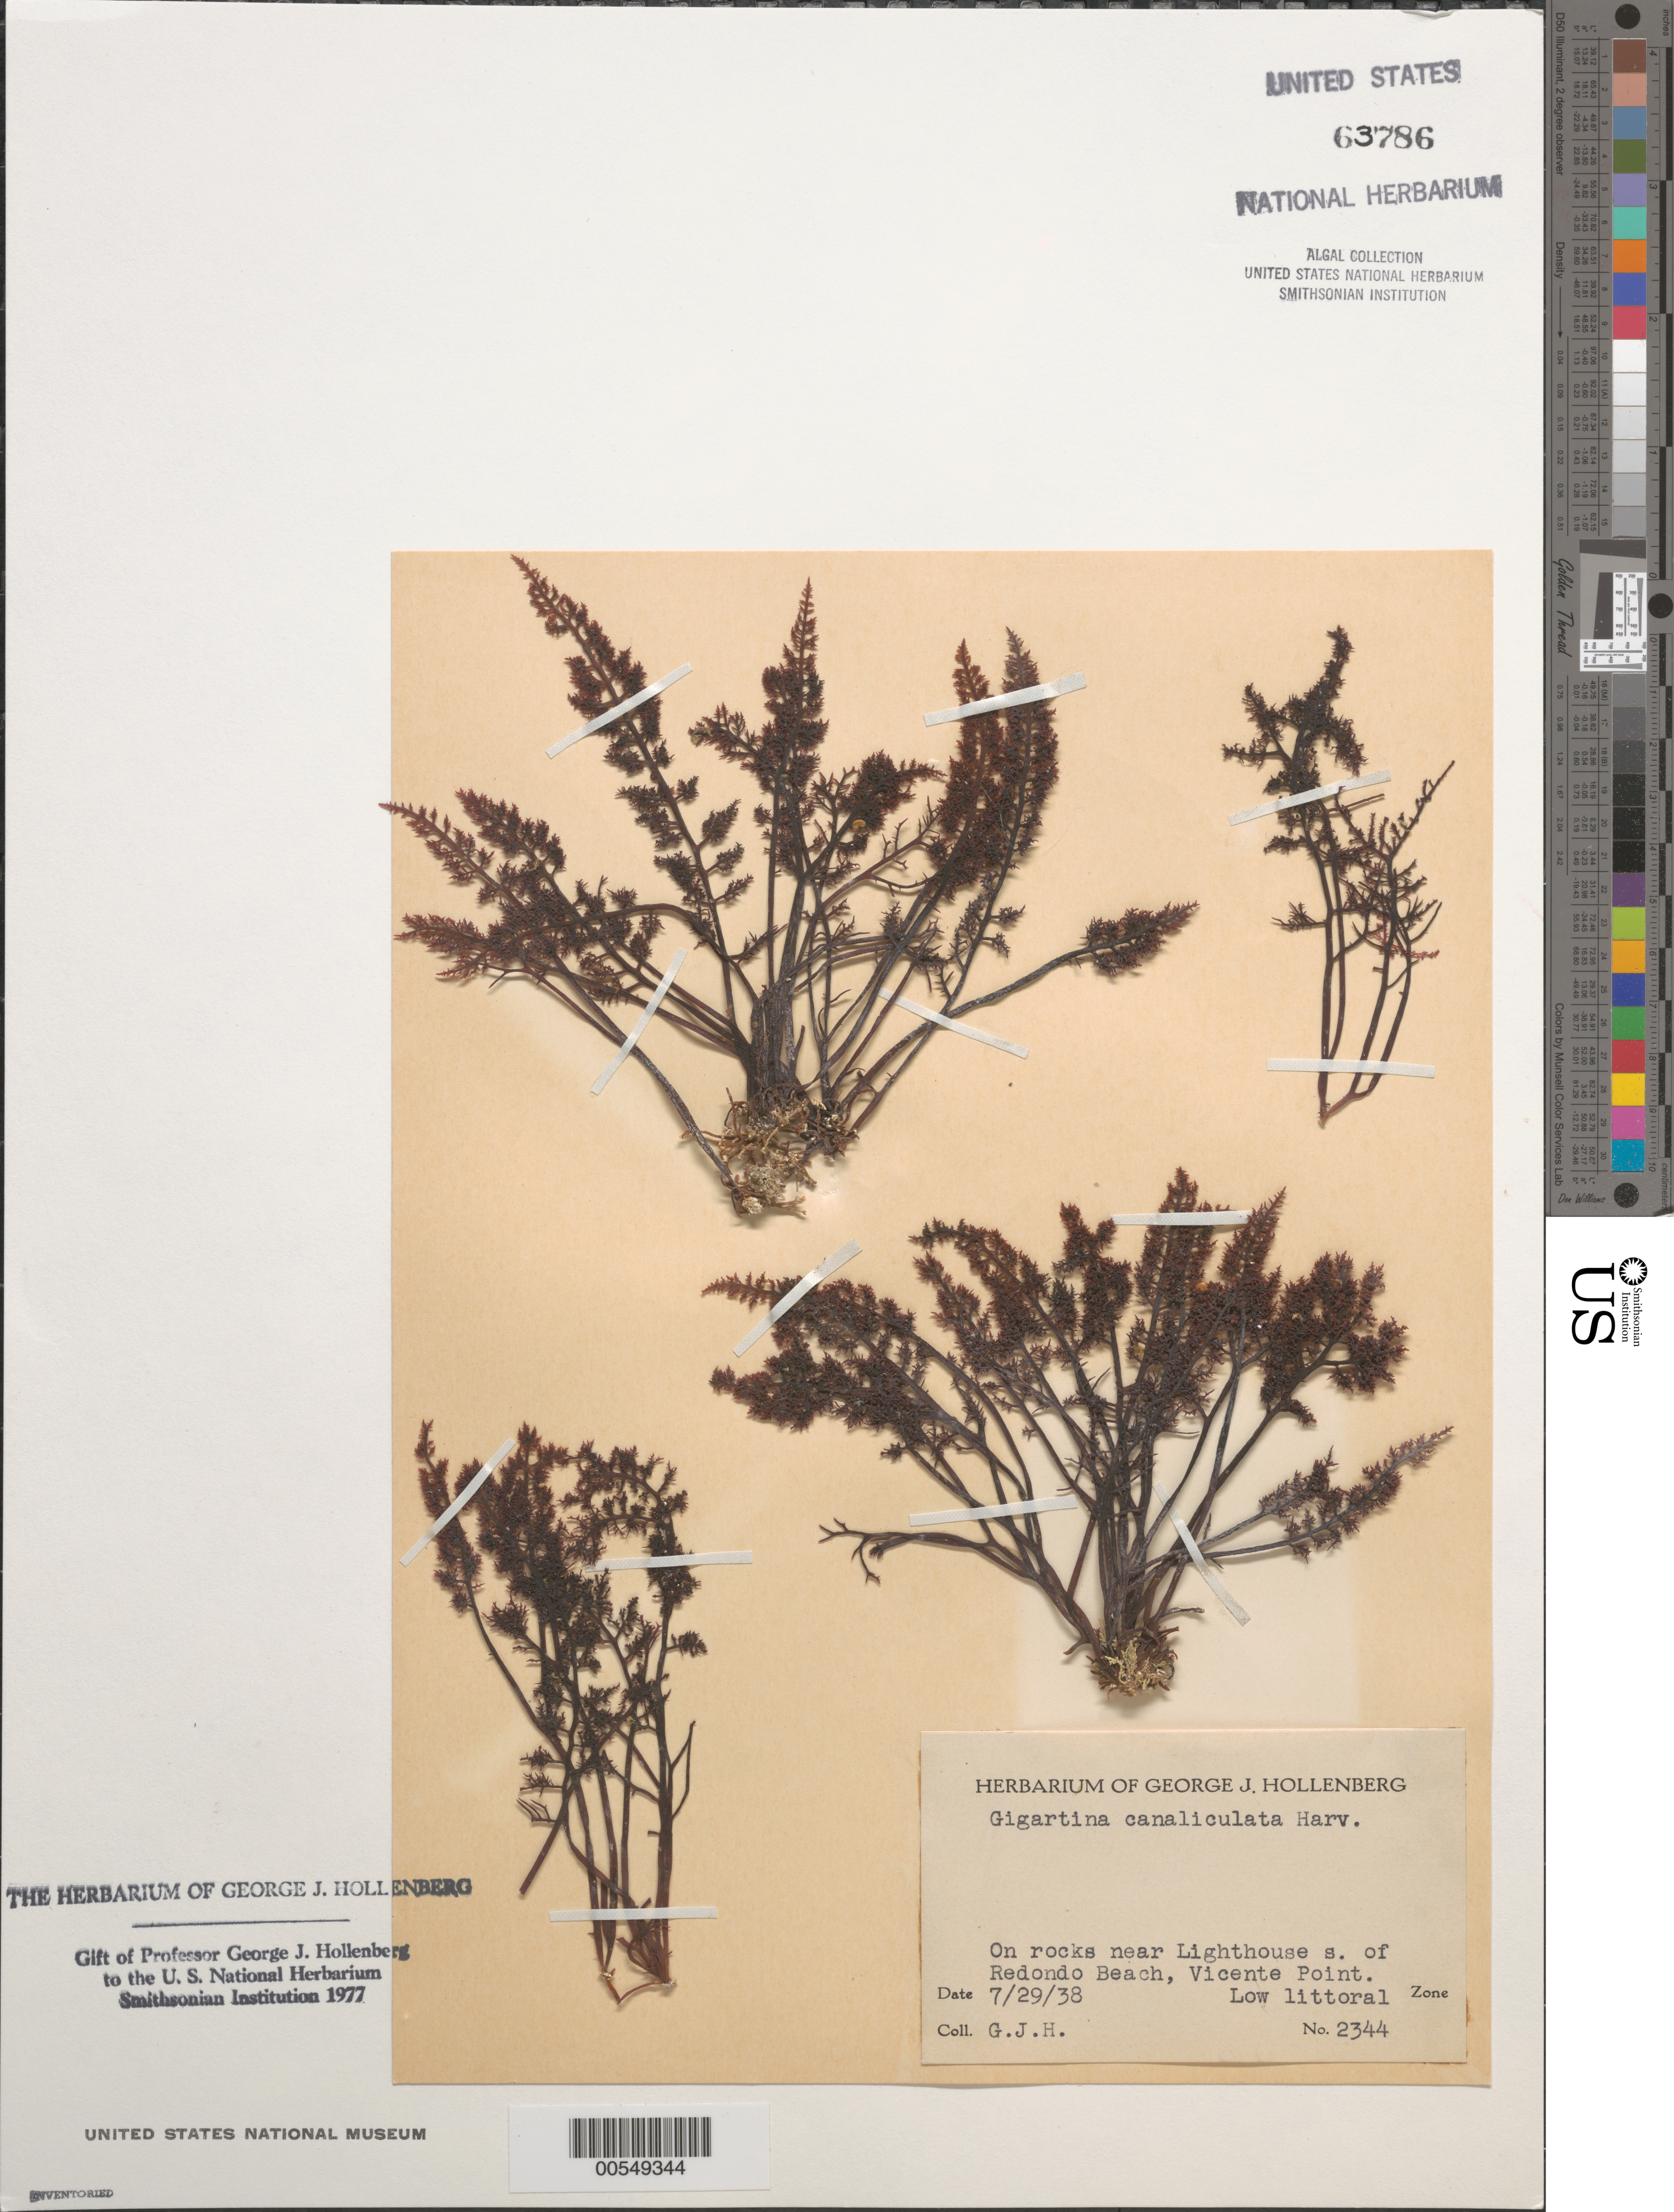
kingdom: Plantae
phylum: Rhodophyta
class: Florideophyceae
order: Gigartinales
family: Gigartinaceae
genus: Chondracanthus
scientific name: Chondracanthus canaliculatus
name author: (Harv.) Guiry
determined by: Algae name updating Project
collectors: G. Hollenberg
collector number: GJH 2344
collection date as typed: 29 Jul 1938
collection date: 1938-07-29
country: United States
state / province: California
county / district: Los Angeles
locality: Near Point Vicente lighthouse, south of Redondo Beach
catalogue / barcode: US 63786